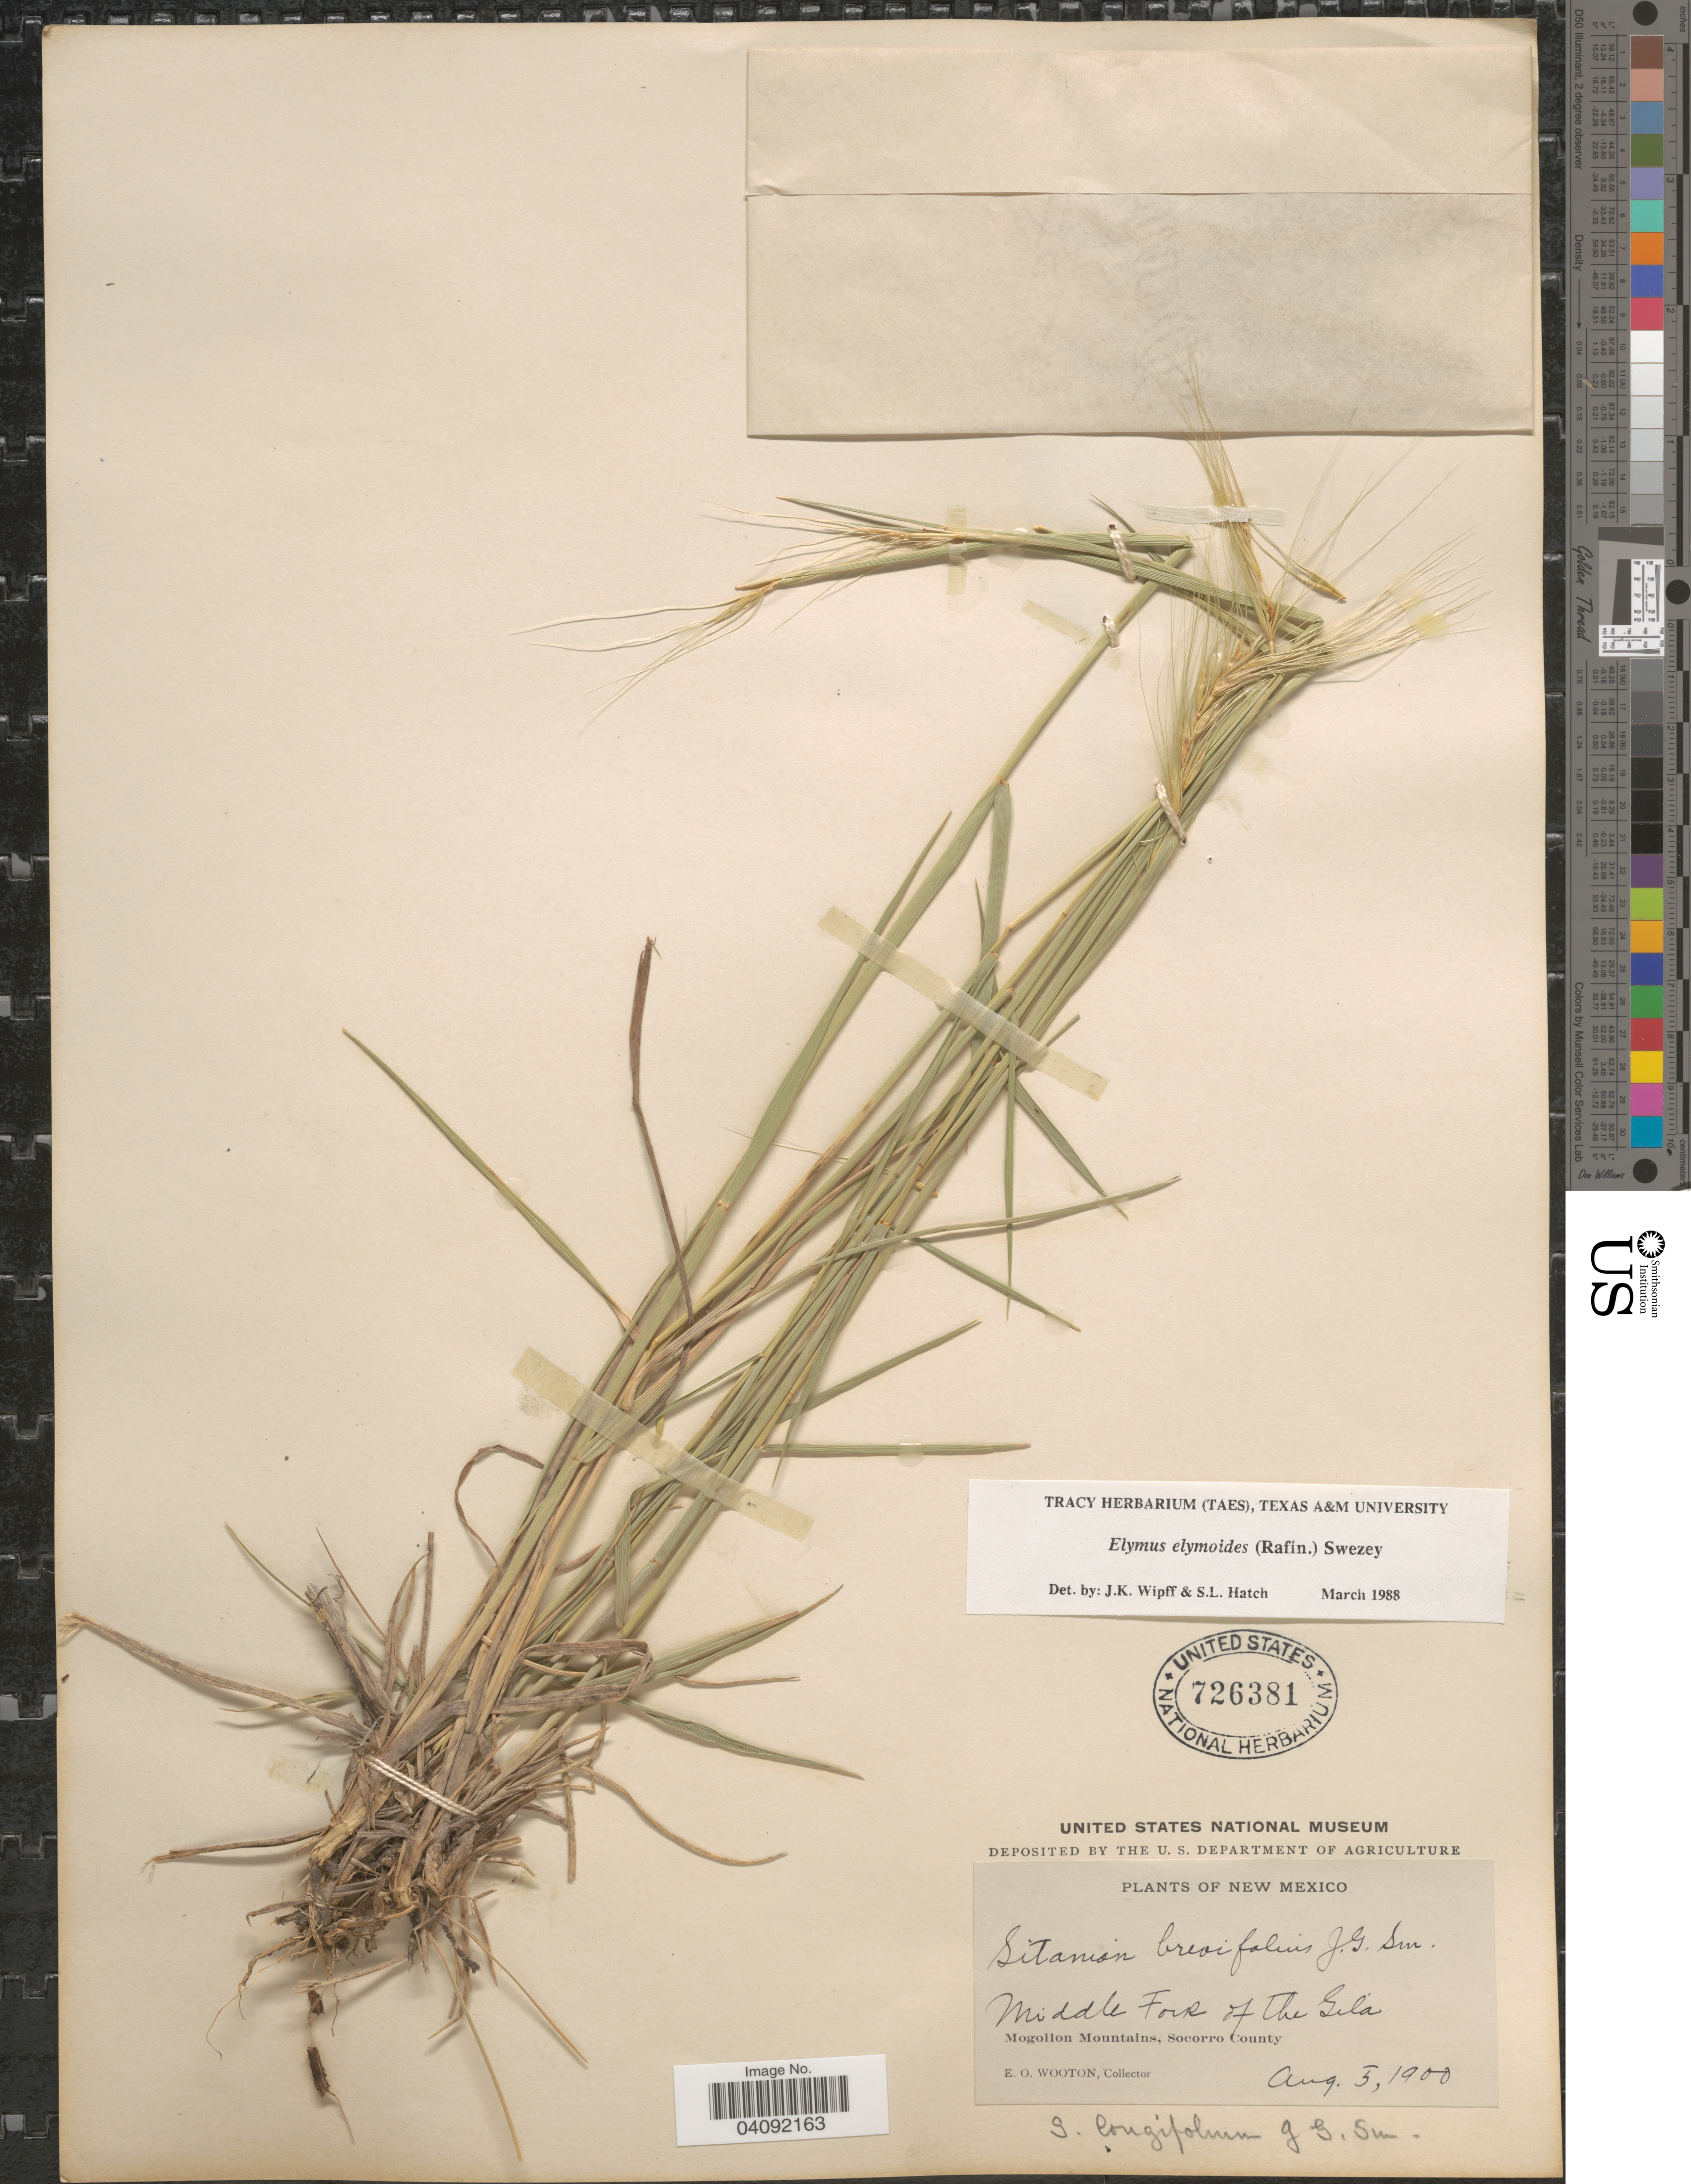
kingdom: Plantae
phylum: Tracheophyta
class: Liliopsida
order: Poales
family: Poaceae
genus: Elymus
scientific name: Elymus elymoides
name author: (Raf.) Swezey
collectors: E. O. Wooton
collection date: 1900-08-05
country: United States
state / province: New Mexico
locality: Middle Fork of The Gila. Mogollon Mountains, Socorro County.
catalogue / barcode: US 726381